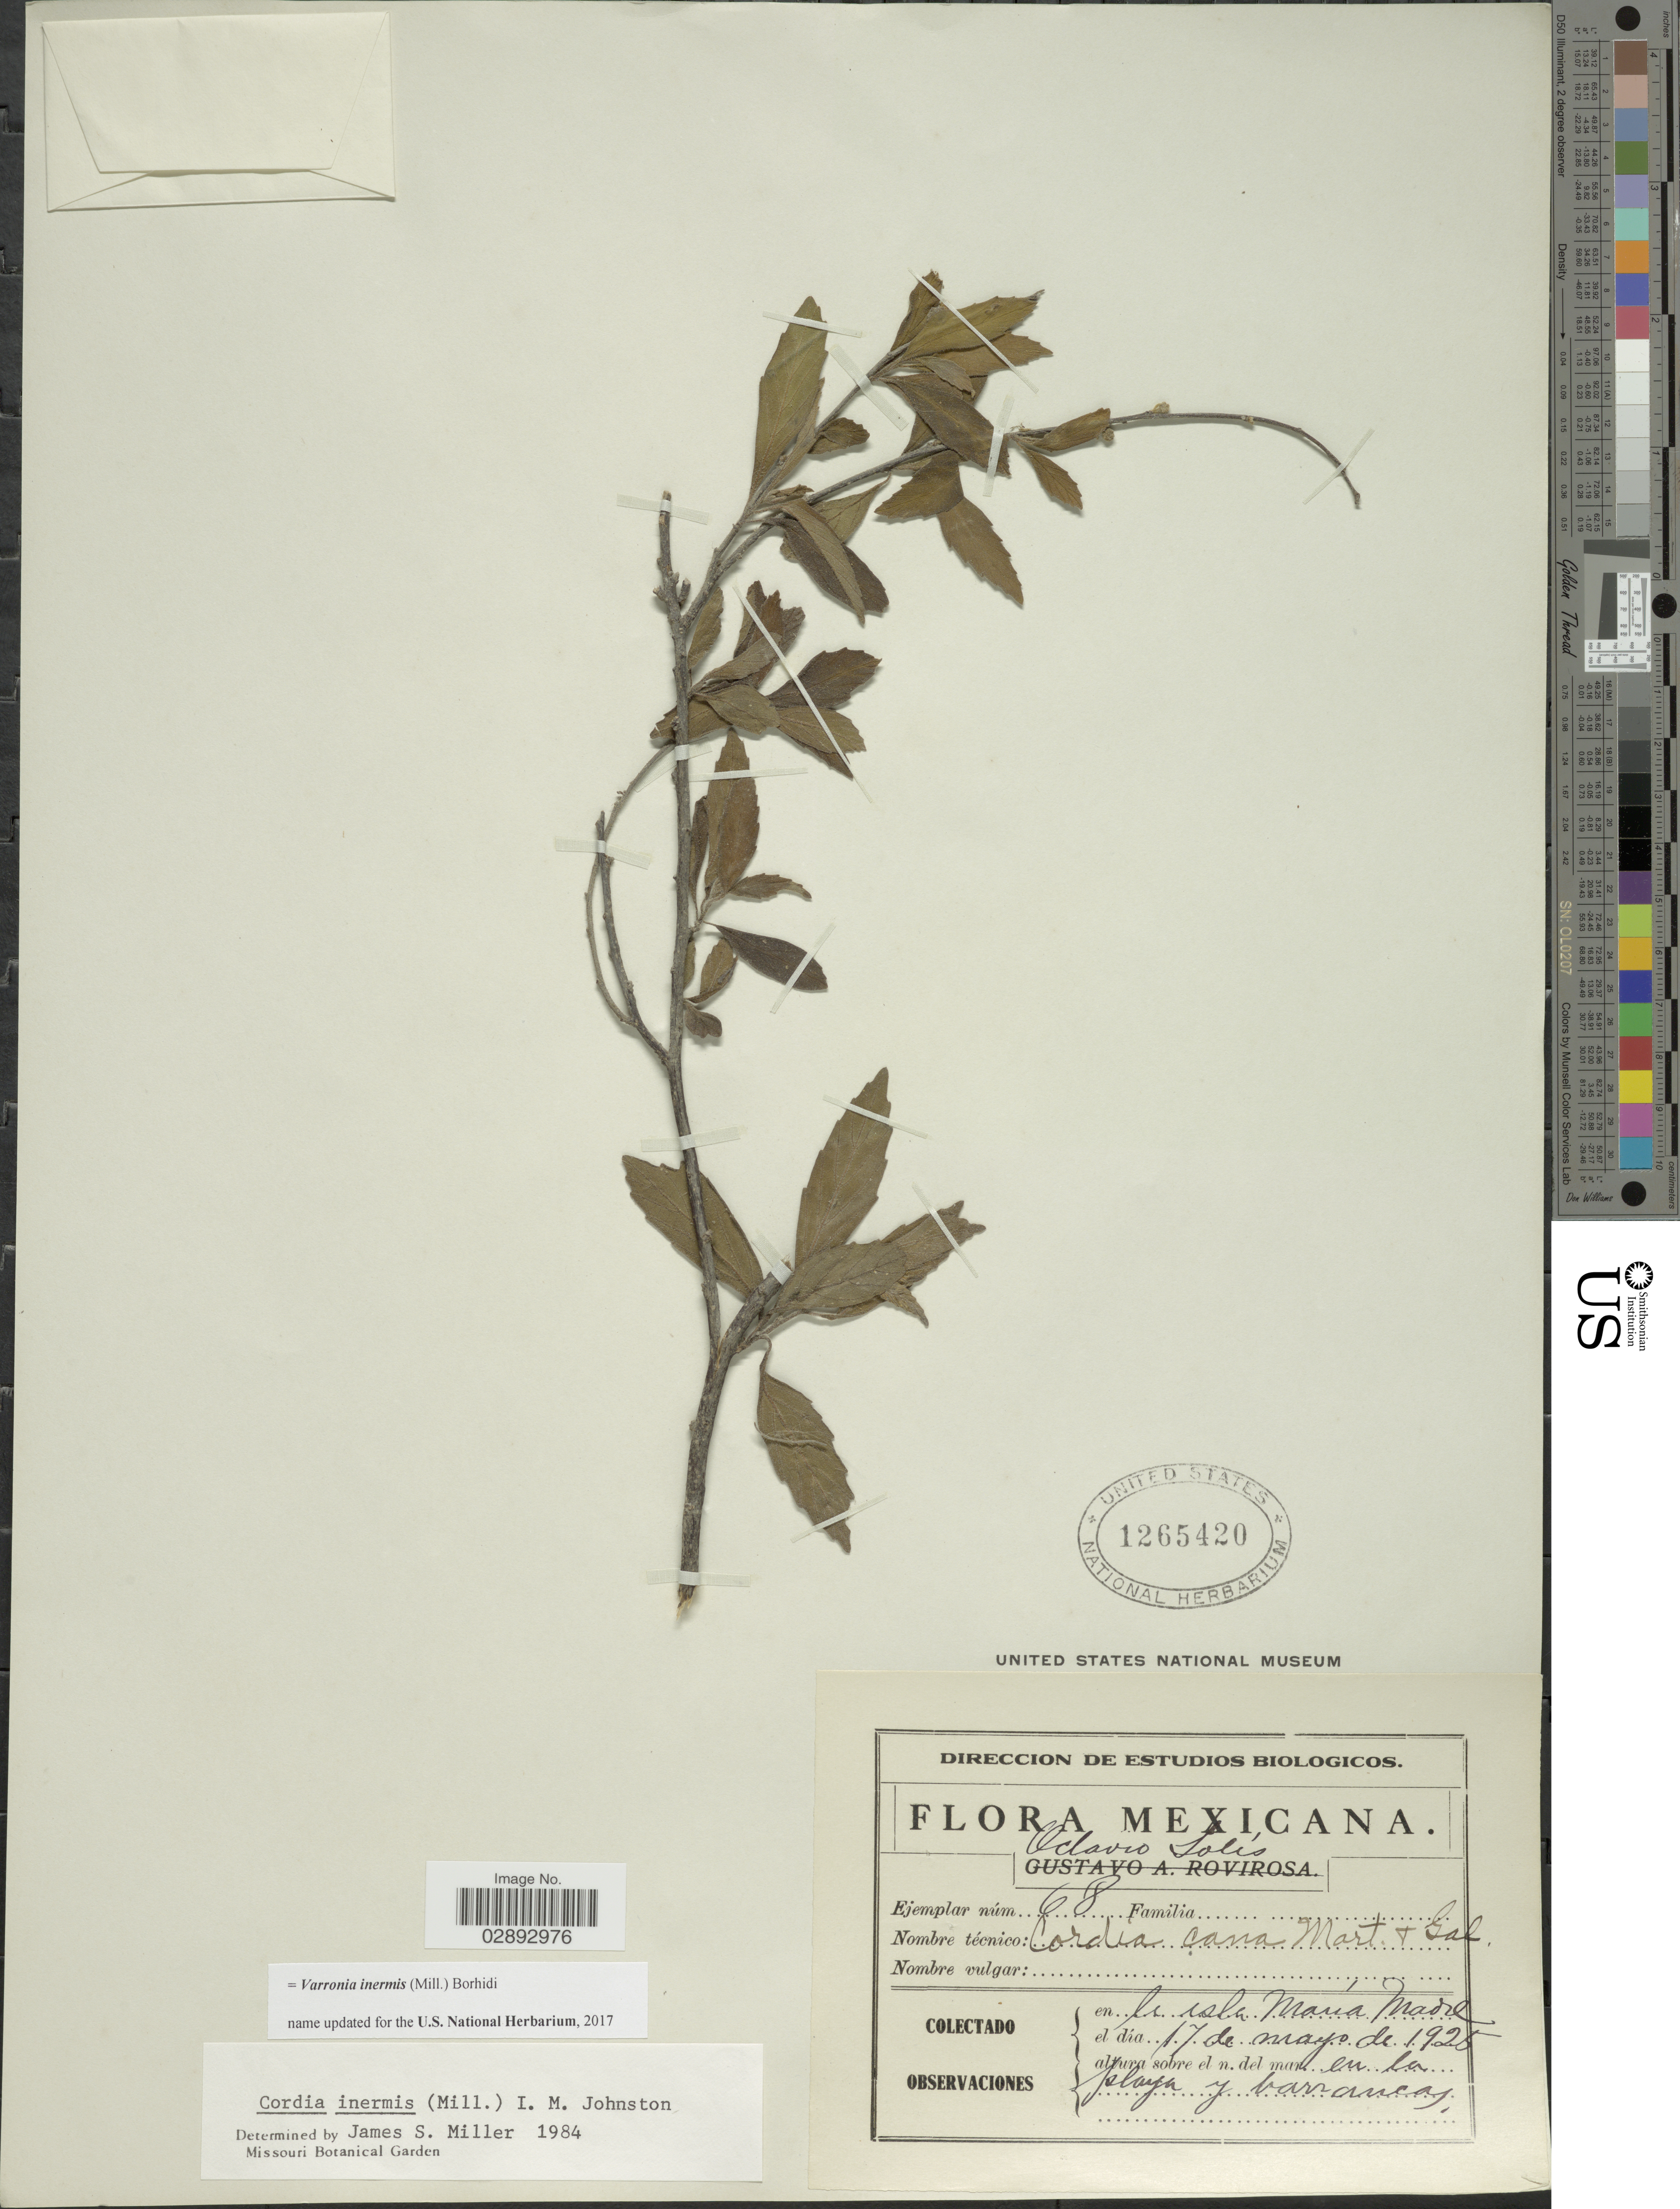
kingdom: Plantae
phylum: Tracheophyta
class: Magnoliopsida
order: Boraginales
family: Cordiaceae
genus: Varronia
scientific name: Varronia inermis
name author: (Mill.) Borhidi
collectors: O. Solis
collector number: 68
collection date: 1925-05-17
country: Mexico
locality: Le isla Maria Madre.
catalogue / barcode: US 1265420